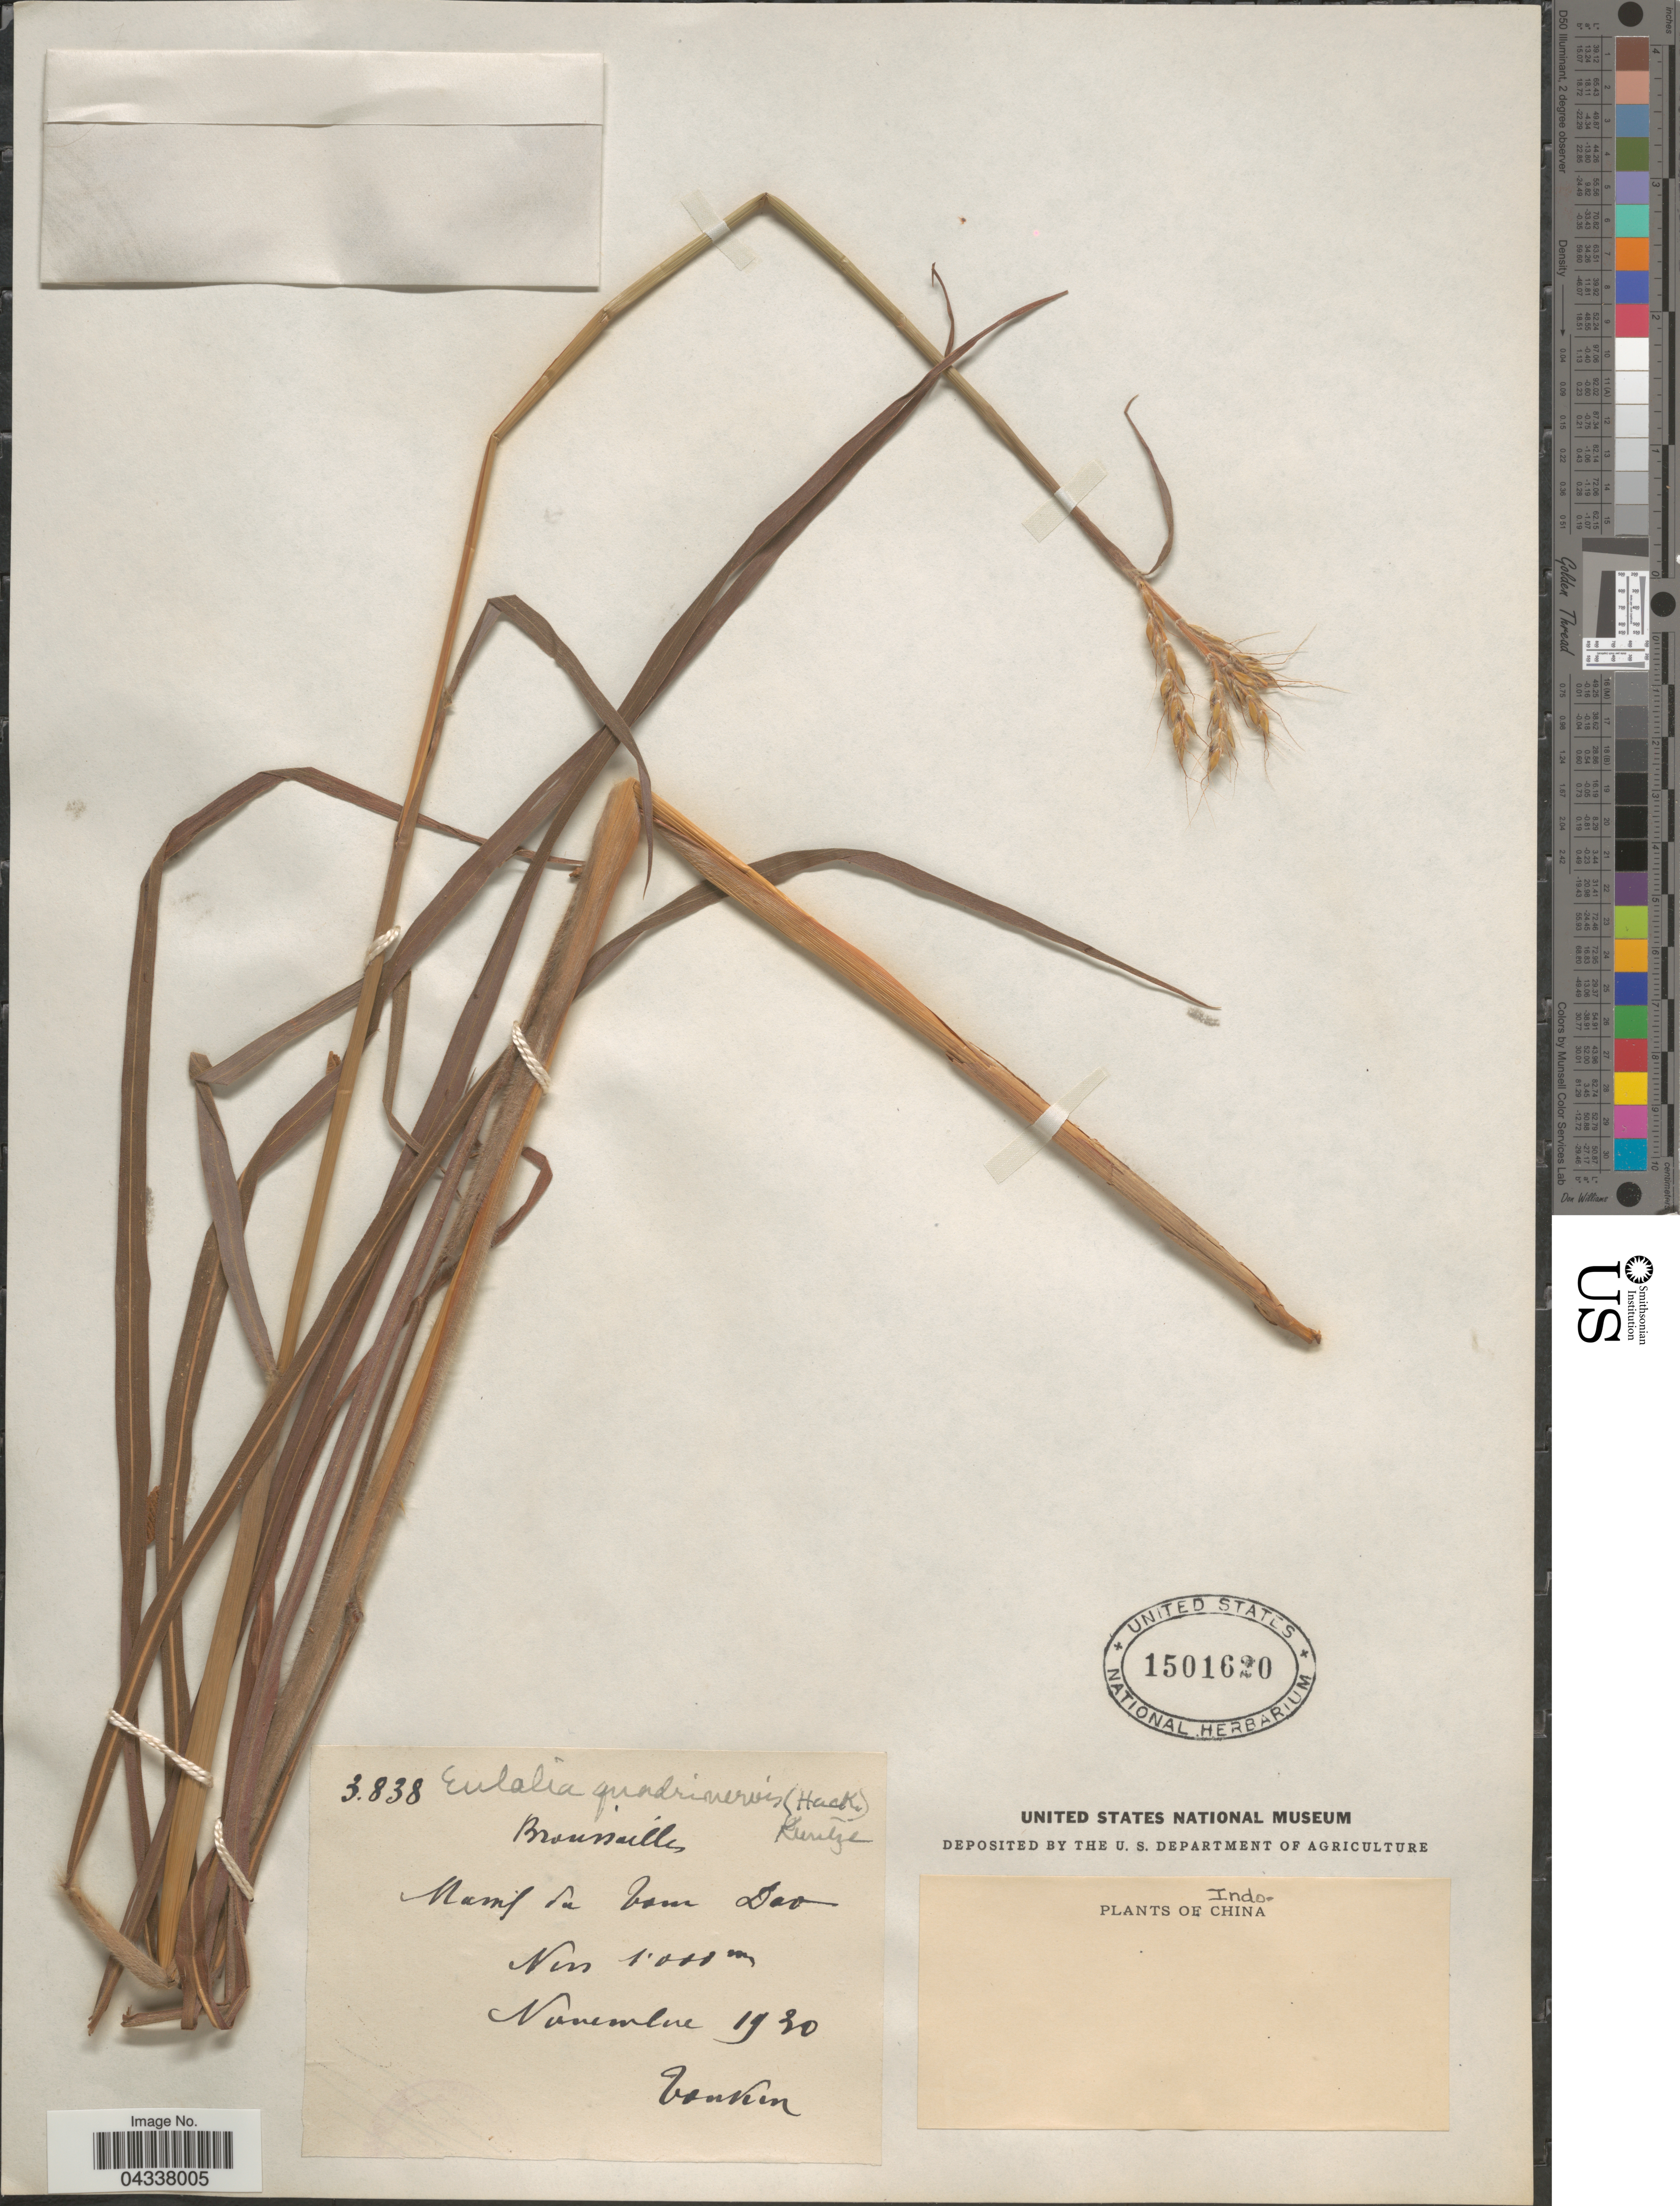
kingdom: Plantae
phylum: Tracheophyta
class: Liliopsida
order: Poales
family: Poaceae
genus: Pseudopogonatherum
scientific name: Pseudopogonatherum quadrinerve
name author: (Hack.) Ohwi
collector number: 3838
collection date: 1950-11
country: Vietnam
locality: Tonkin.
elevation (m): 1000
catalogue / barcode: US 1501620